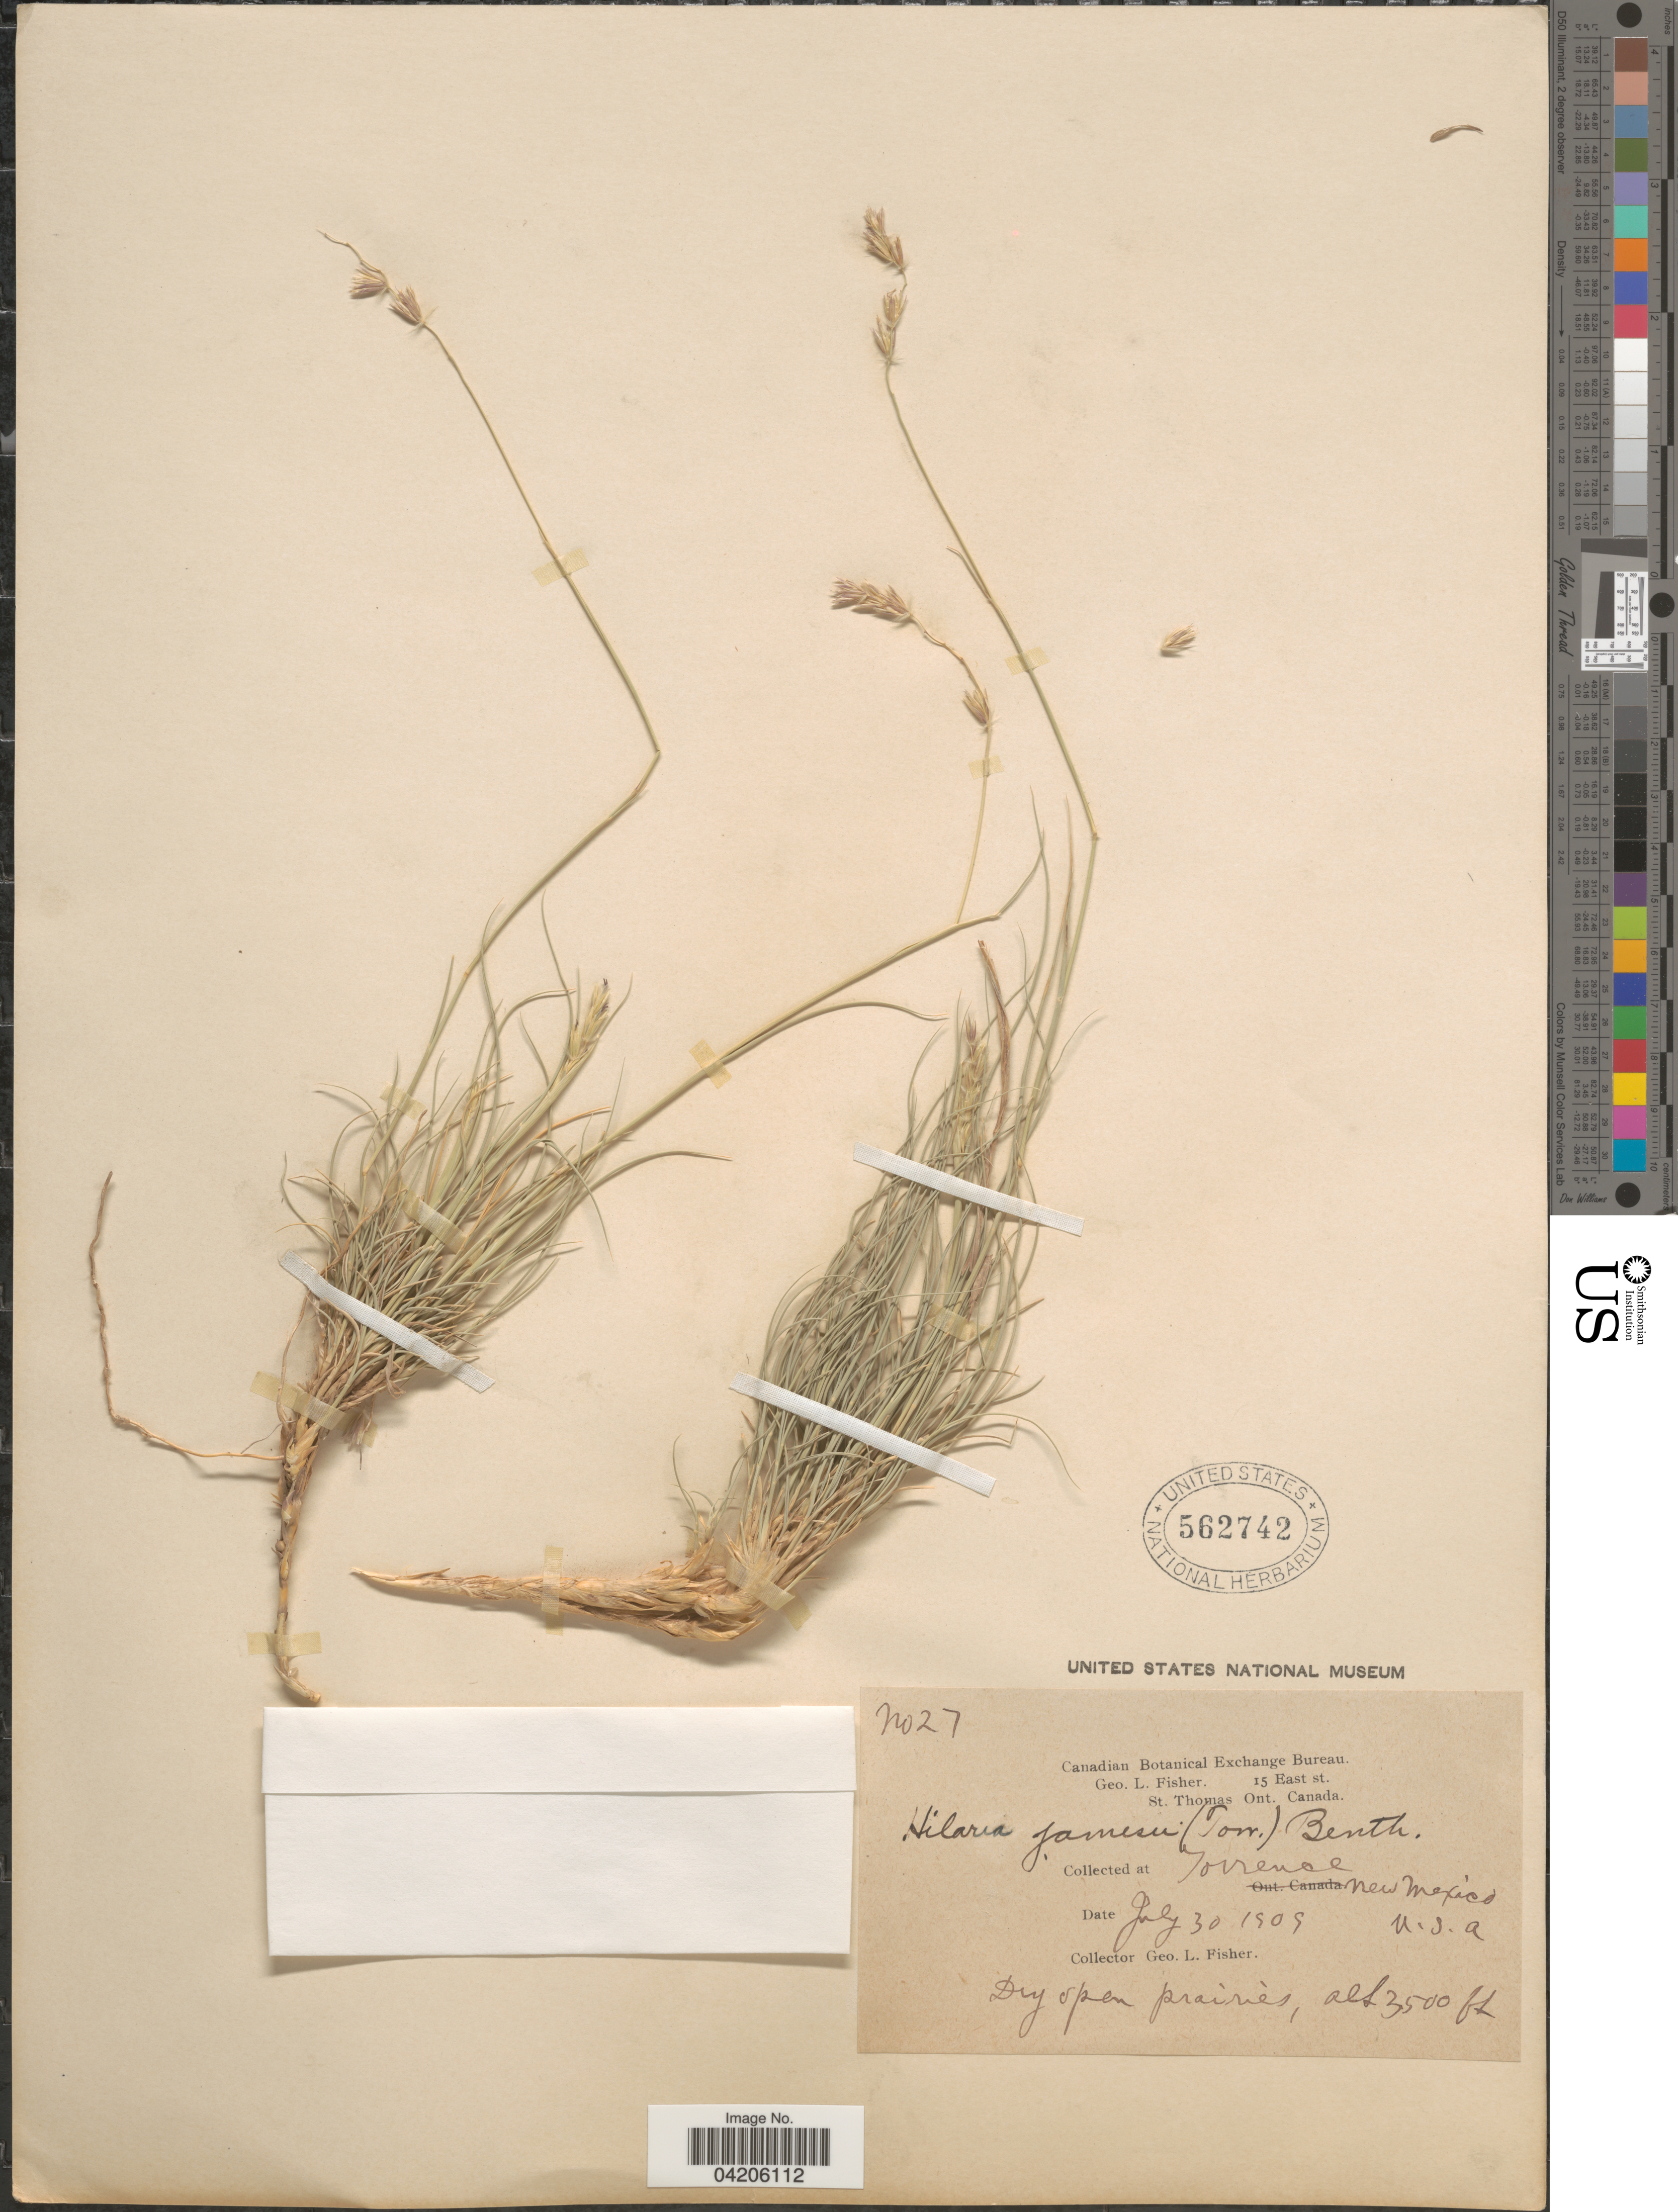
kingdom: Plantae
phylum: Tracheophyta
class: Liliopsida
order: Poales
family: Poaceae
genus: Hilaria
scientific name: Hilaria jamesii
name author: (Torr.) Benth.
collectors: G. L. Fisher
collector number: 27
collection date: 1909-07-30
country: United States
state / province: New Mexico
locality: At Torrence.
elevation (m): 1067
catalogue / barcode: US 562742